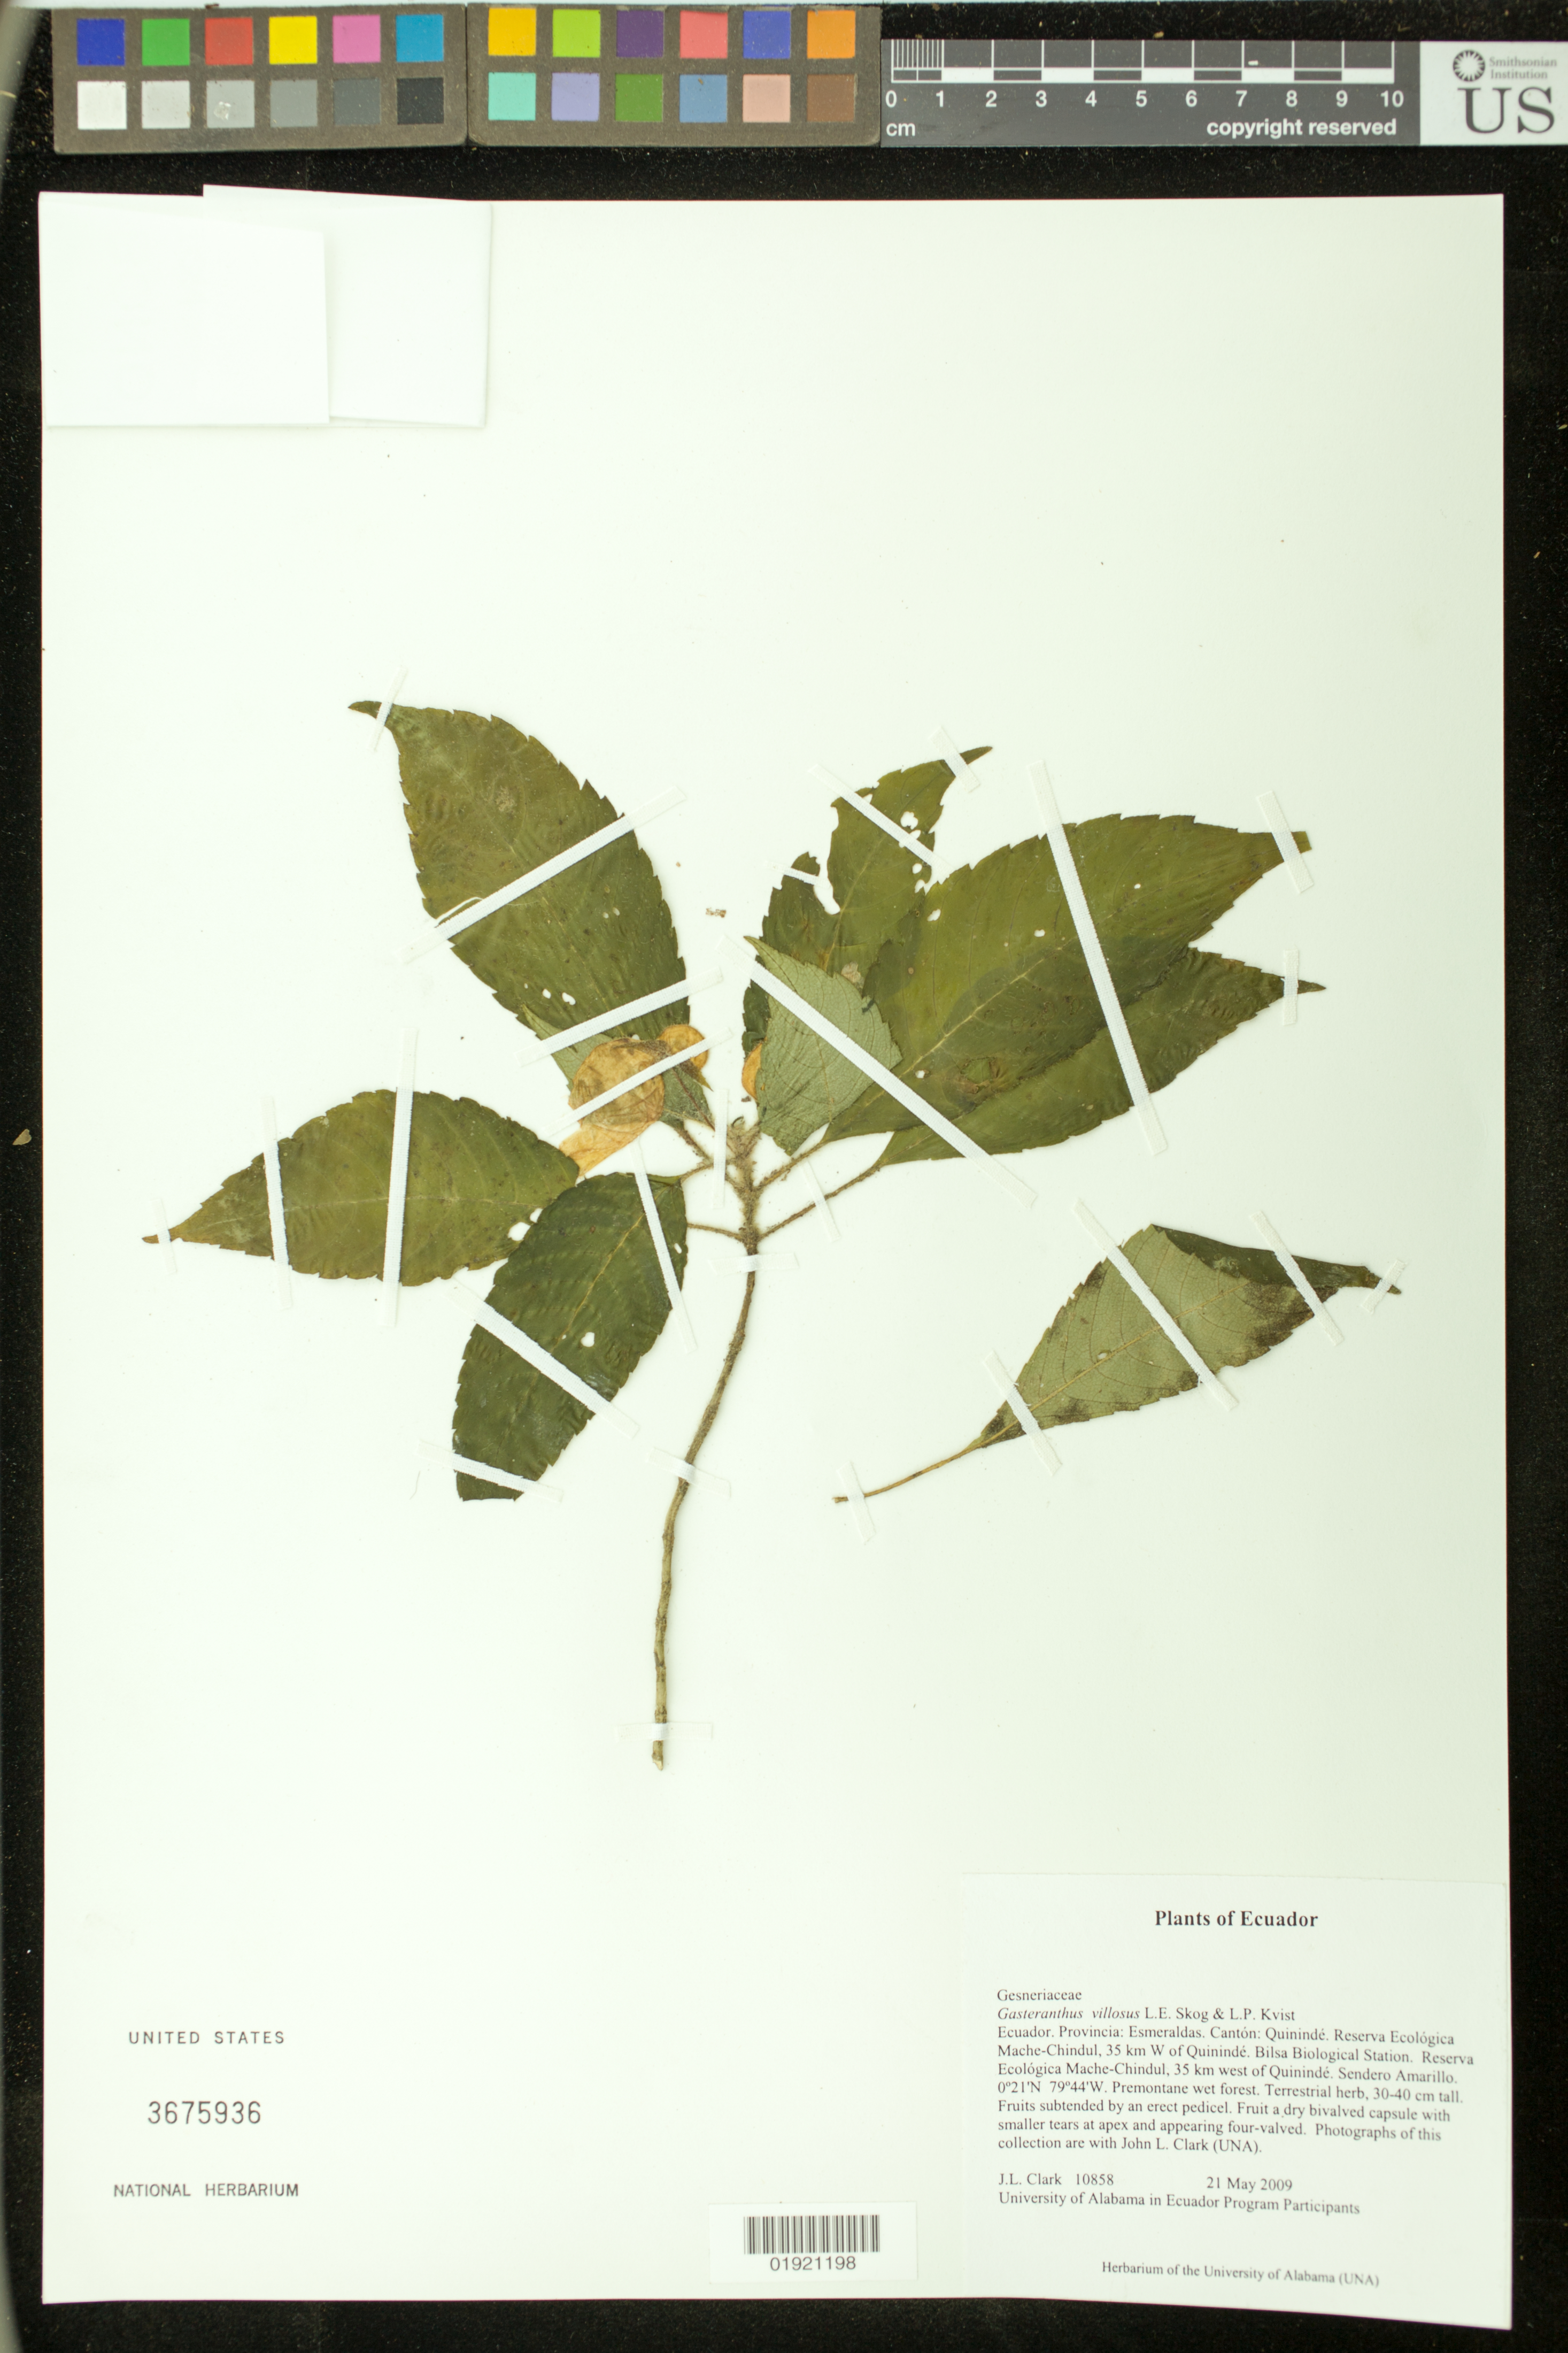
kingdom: Plantae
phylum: Tracheophyta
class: Magnoliopsida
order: Lamiales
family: Gesneriaceae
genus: Gasteranthus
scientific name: Gasteranthus villosus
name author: L.E. Skog & L.P. Kvist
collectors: J. L. Clark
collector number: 10858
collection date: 2009-05-21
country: Ecuador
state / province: Esmeraldas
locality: Canton: Quininde. Reserva Ecologica Mache-Chindul, 35 km W of Quininde. Bilsa Biological Station. Reserva Ecologica Mache-Chindul, 35 km west of Quininde. Sendero Amarillo.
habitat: Premontane wet forest.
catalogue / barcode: US 3675936